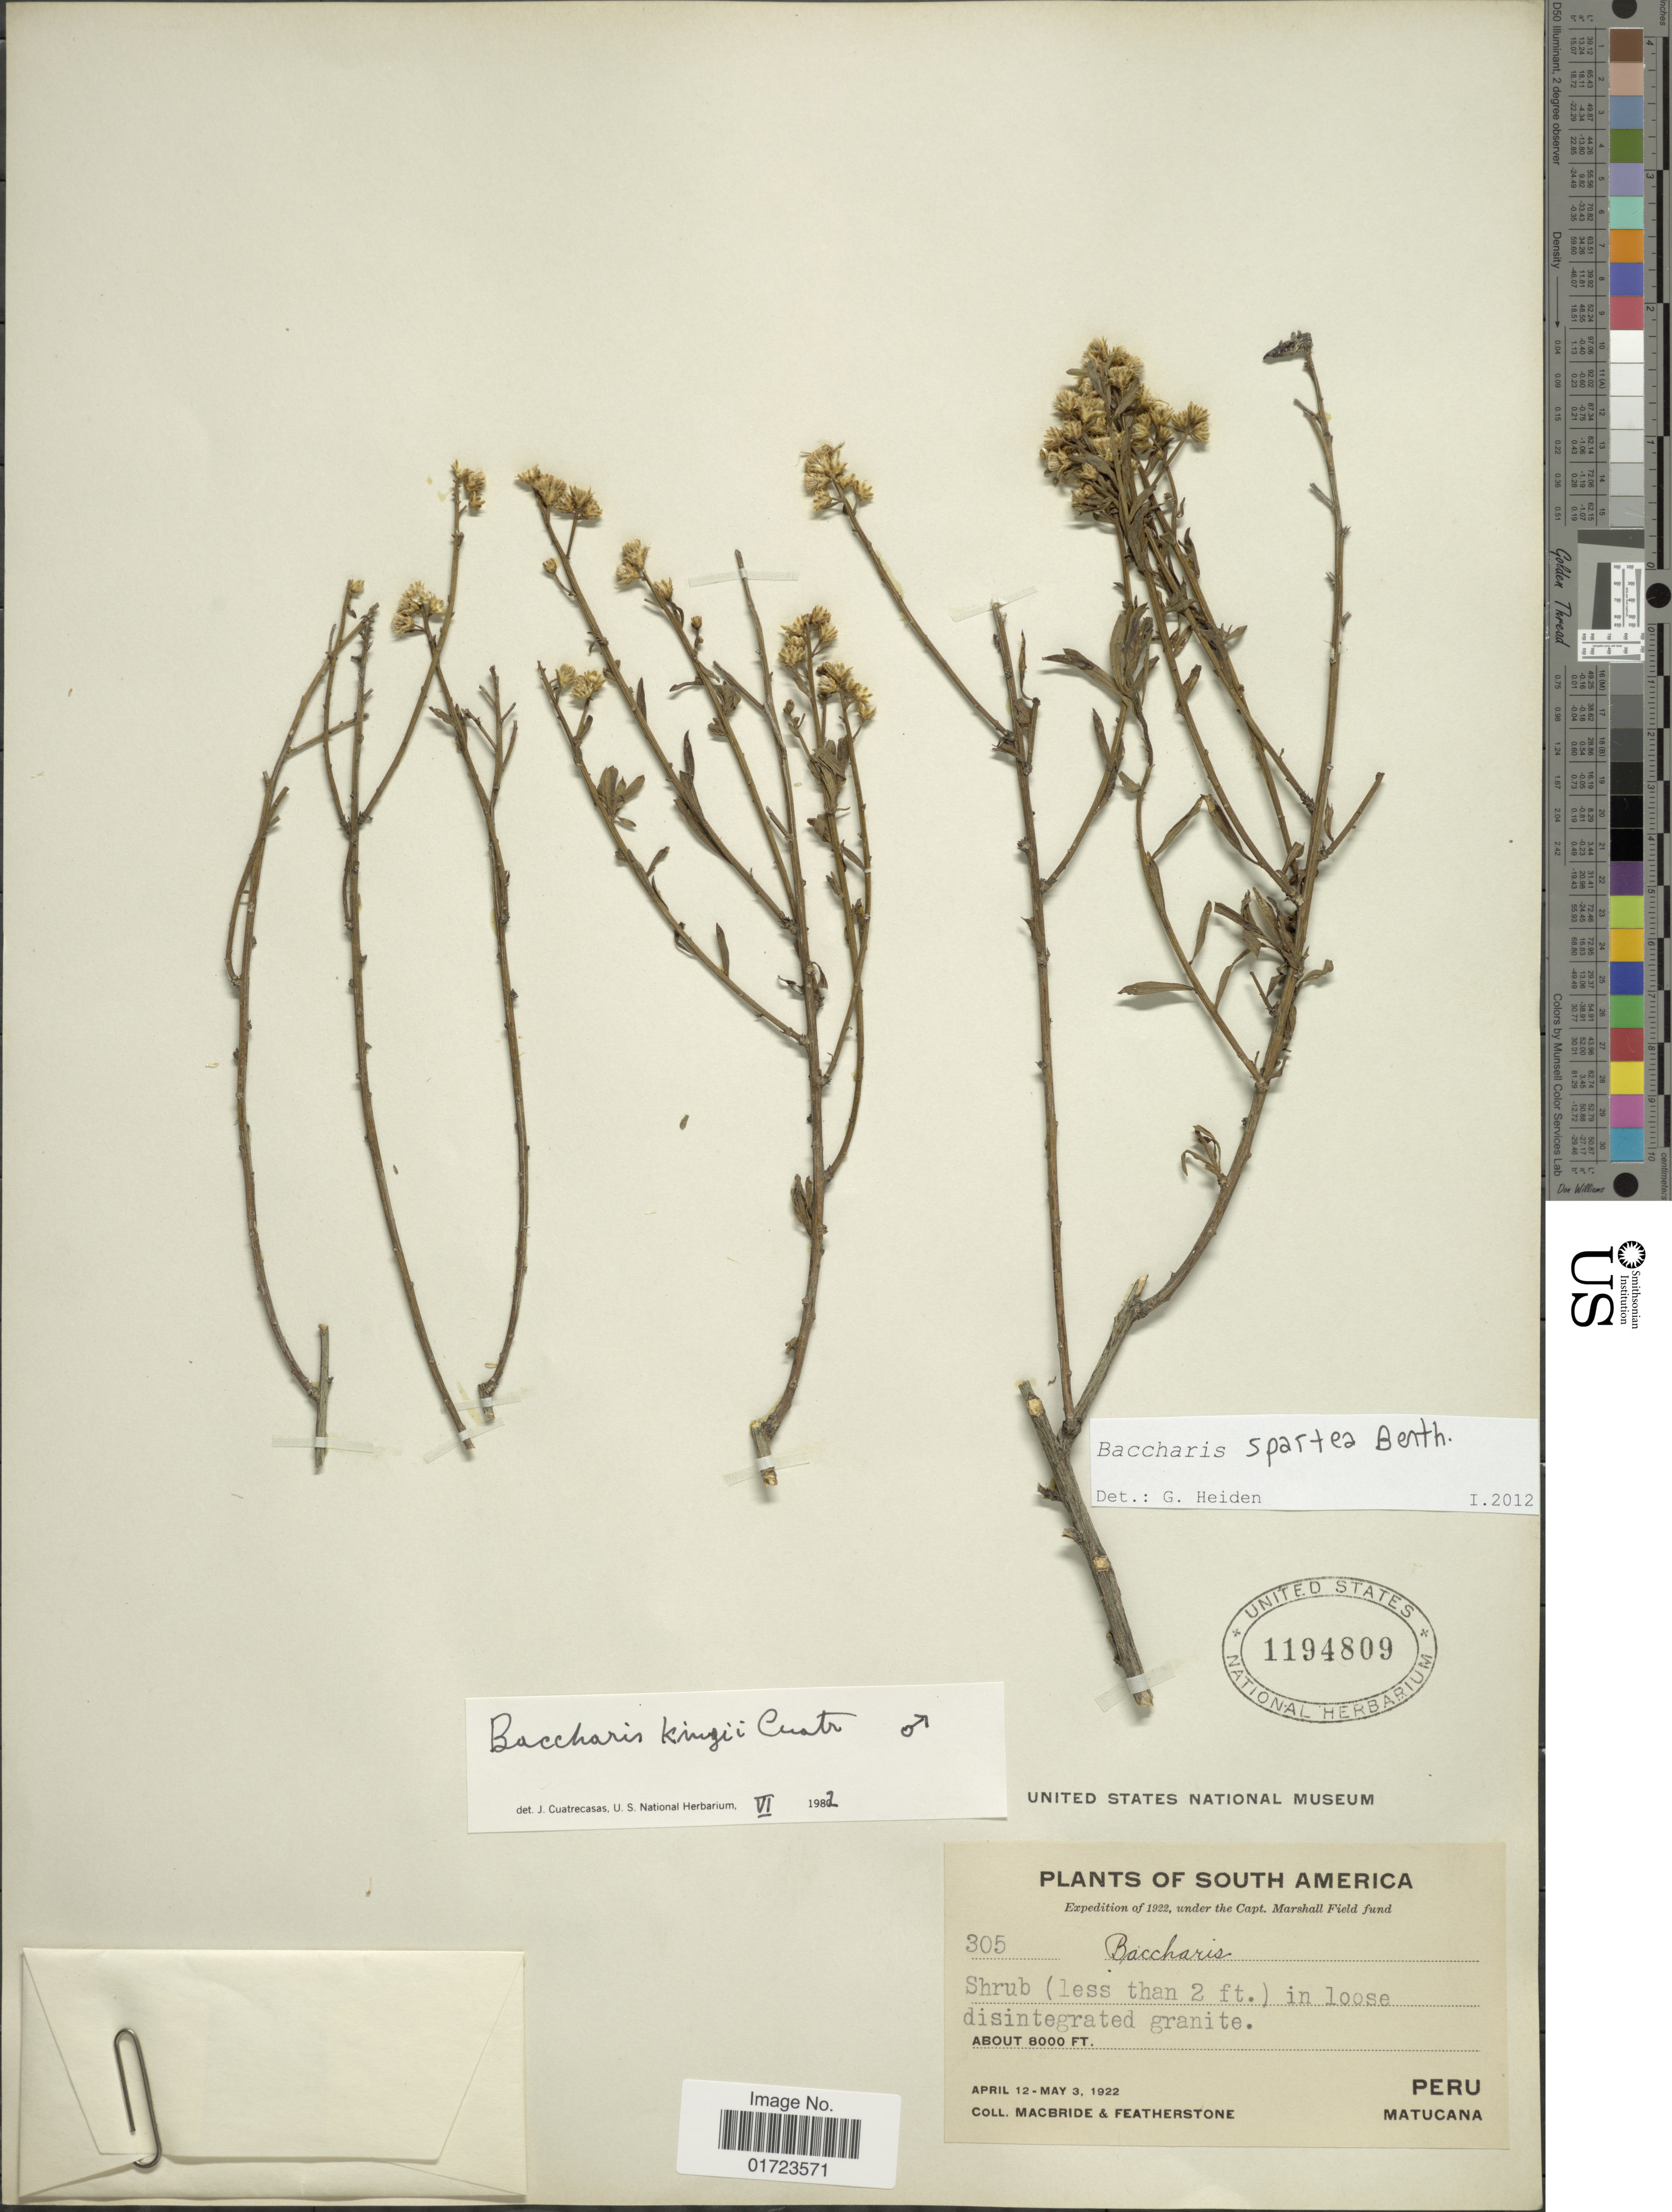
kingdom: Plantae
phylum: Tracheophyta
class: Magnoliopsida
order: Asterales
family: Asteraceae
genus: Baccharis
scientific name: Baccharis spartea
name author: Benth.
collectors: Macbride, -- & -. Featherstone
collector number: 305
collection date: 1922-04-12/1922-05-03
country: Peru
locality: Peru, Matucana.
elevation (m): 2438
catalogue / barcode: US 1194809